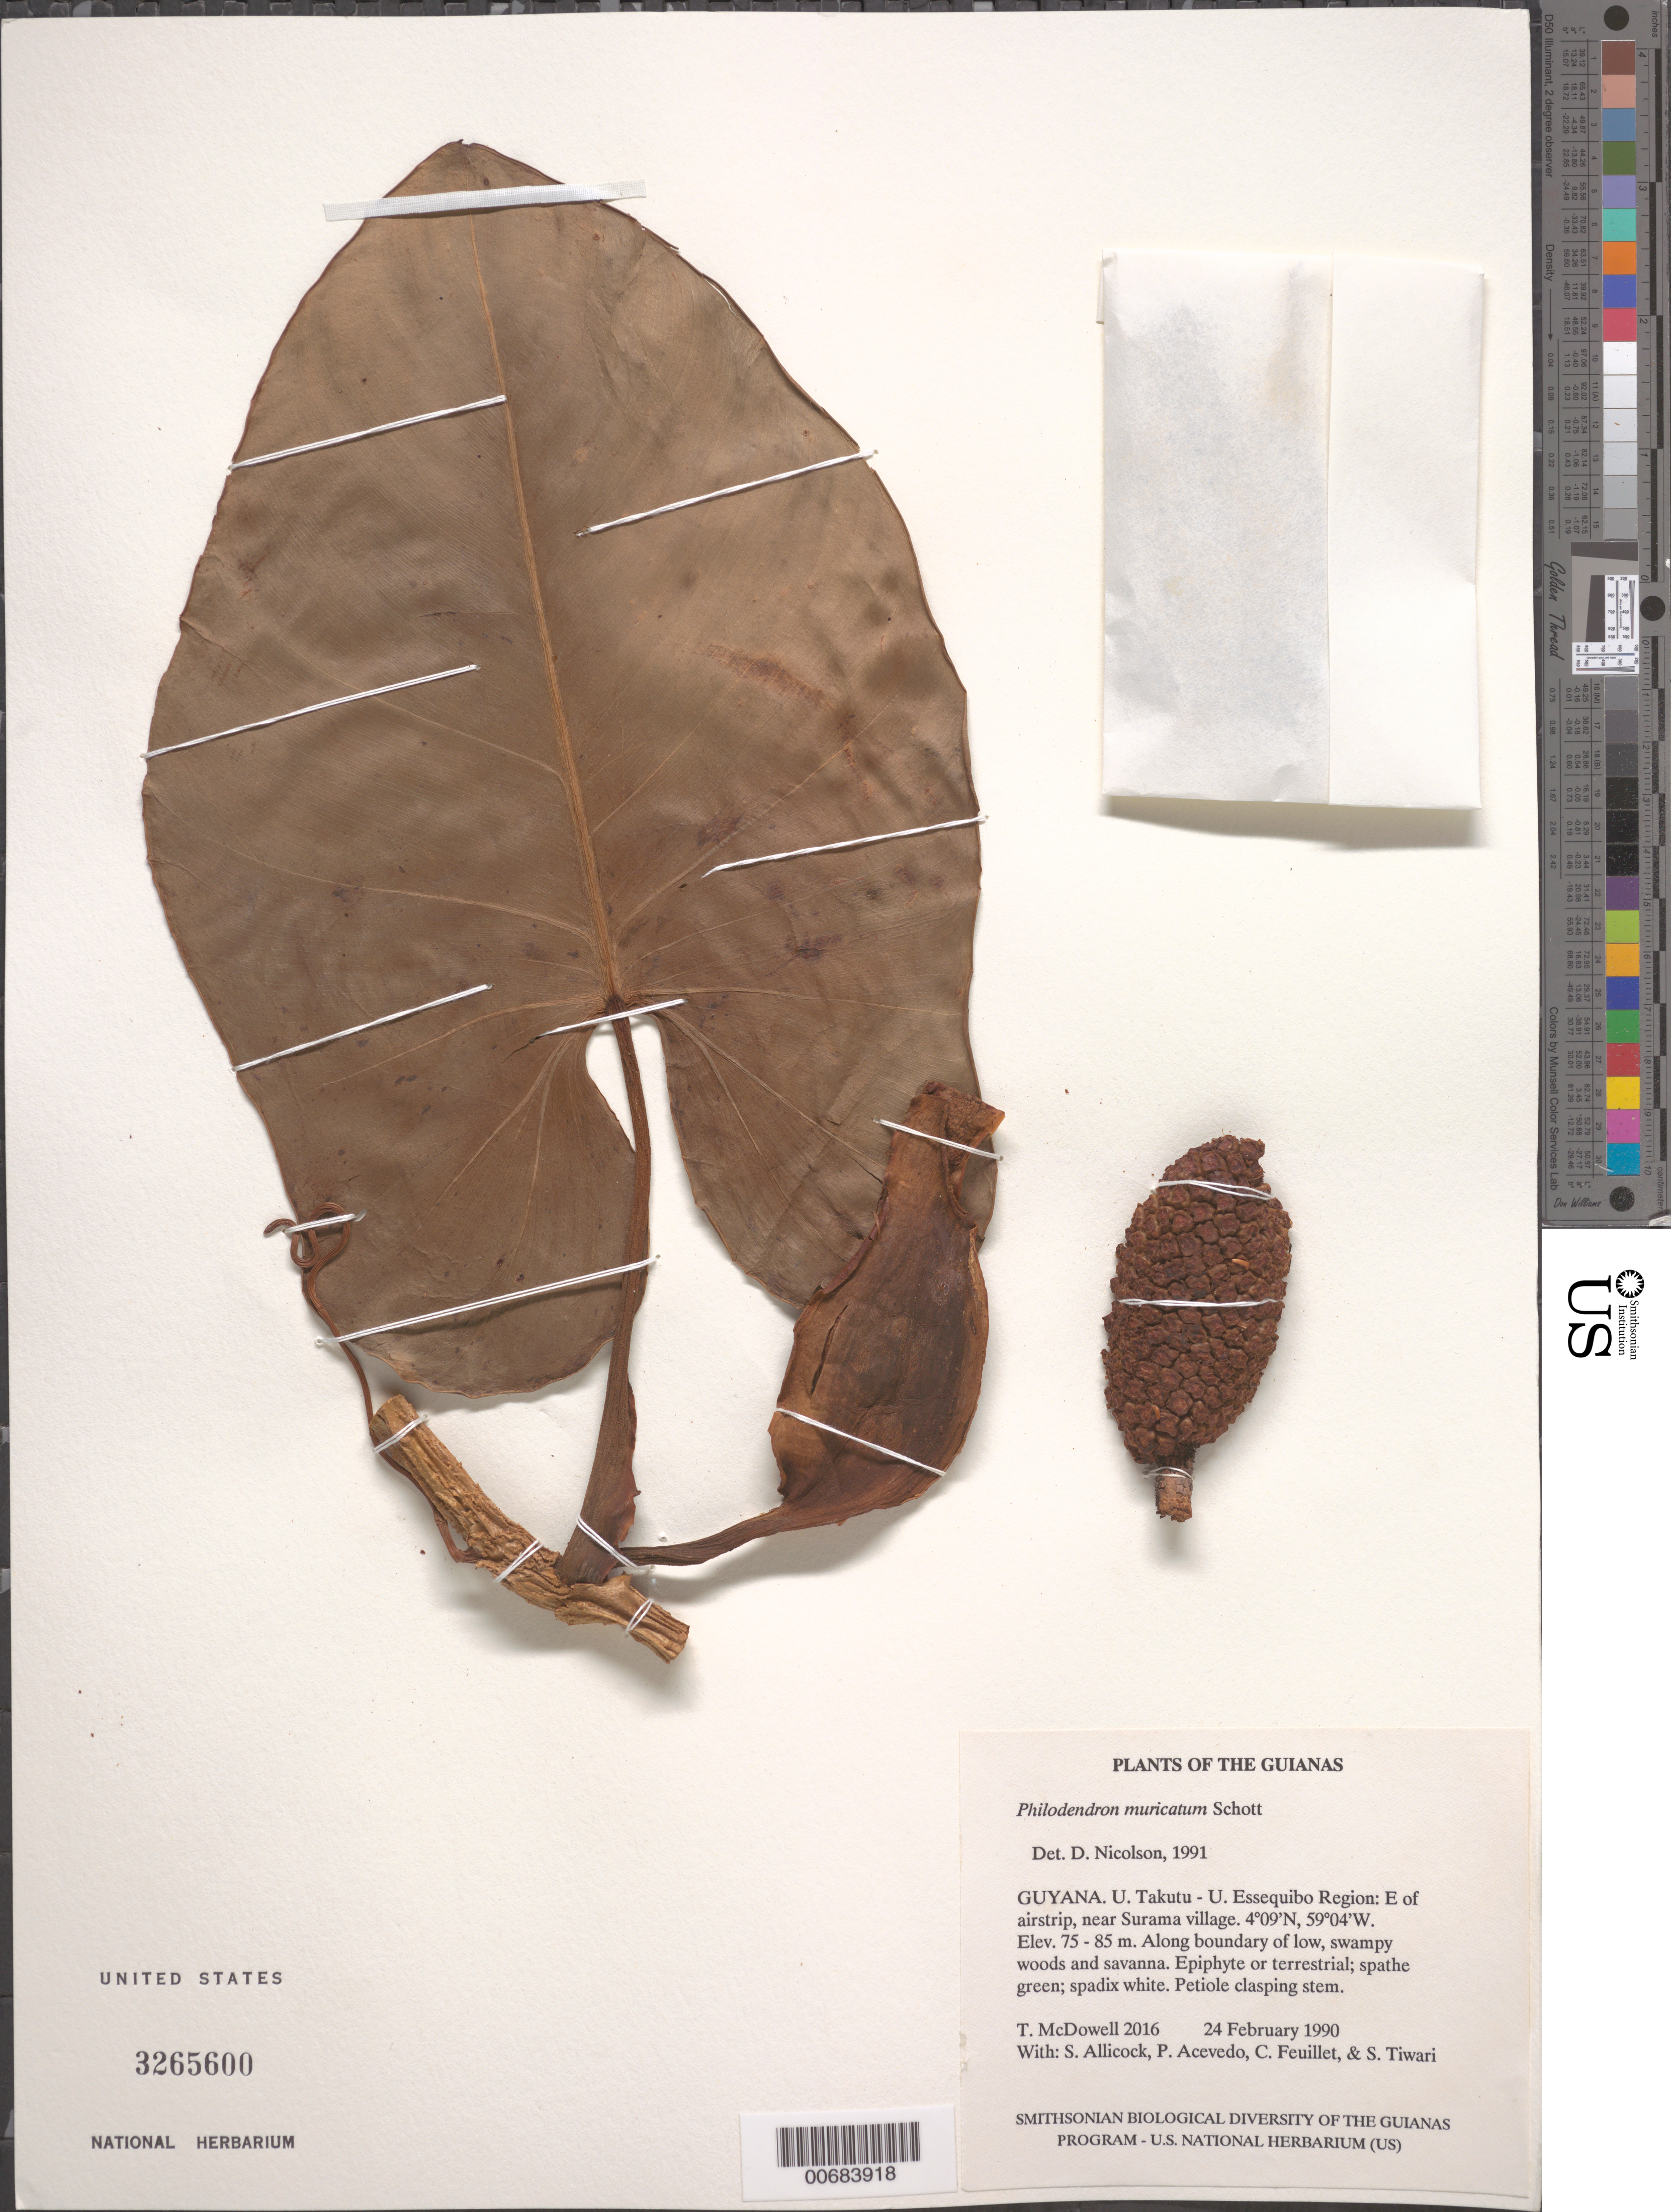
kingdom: Plantae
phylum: Tracheophyta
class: Liliopsida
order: Alismatales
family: Araceae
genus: Philodendron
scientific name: Philodendron muricatum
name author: Willd. ex Schott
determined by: Nicolson, Dan H.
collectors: T. McDowell, S. Allicock, P. Acevedo-Rodr., C. Feuillet & S. Tiwari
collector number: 2016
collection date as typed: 24 February 1990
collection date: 1990-02-24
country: Guyana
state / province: U. Takutu-U. Essequibo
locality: E of airstrip, near Surama Village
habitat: Along boundary of low, swampy woods and savanna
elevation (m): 75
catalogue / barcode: US 3265600